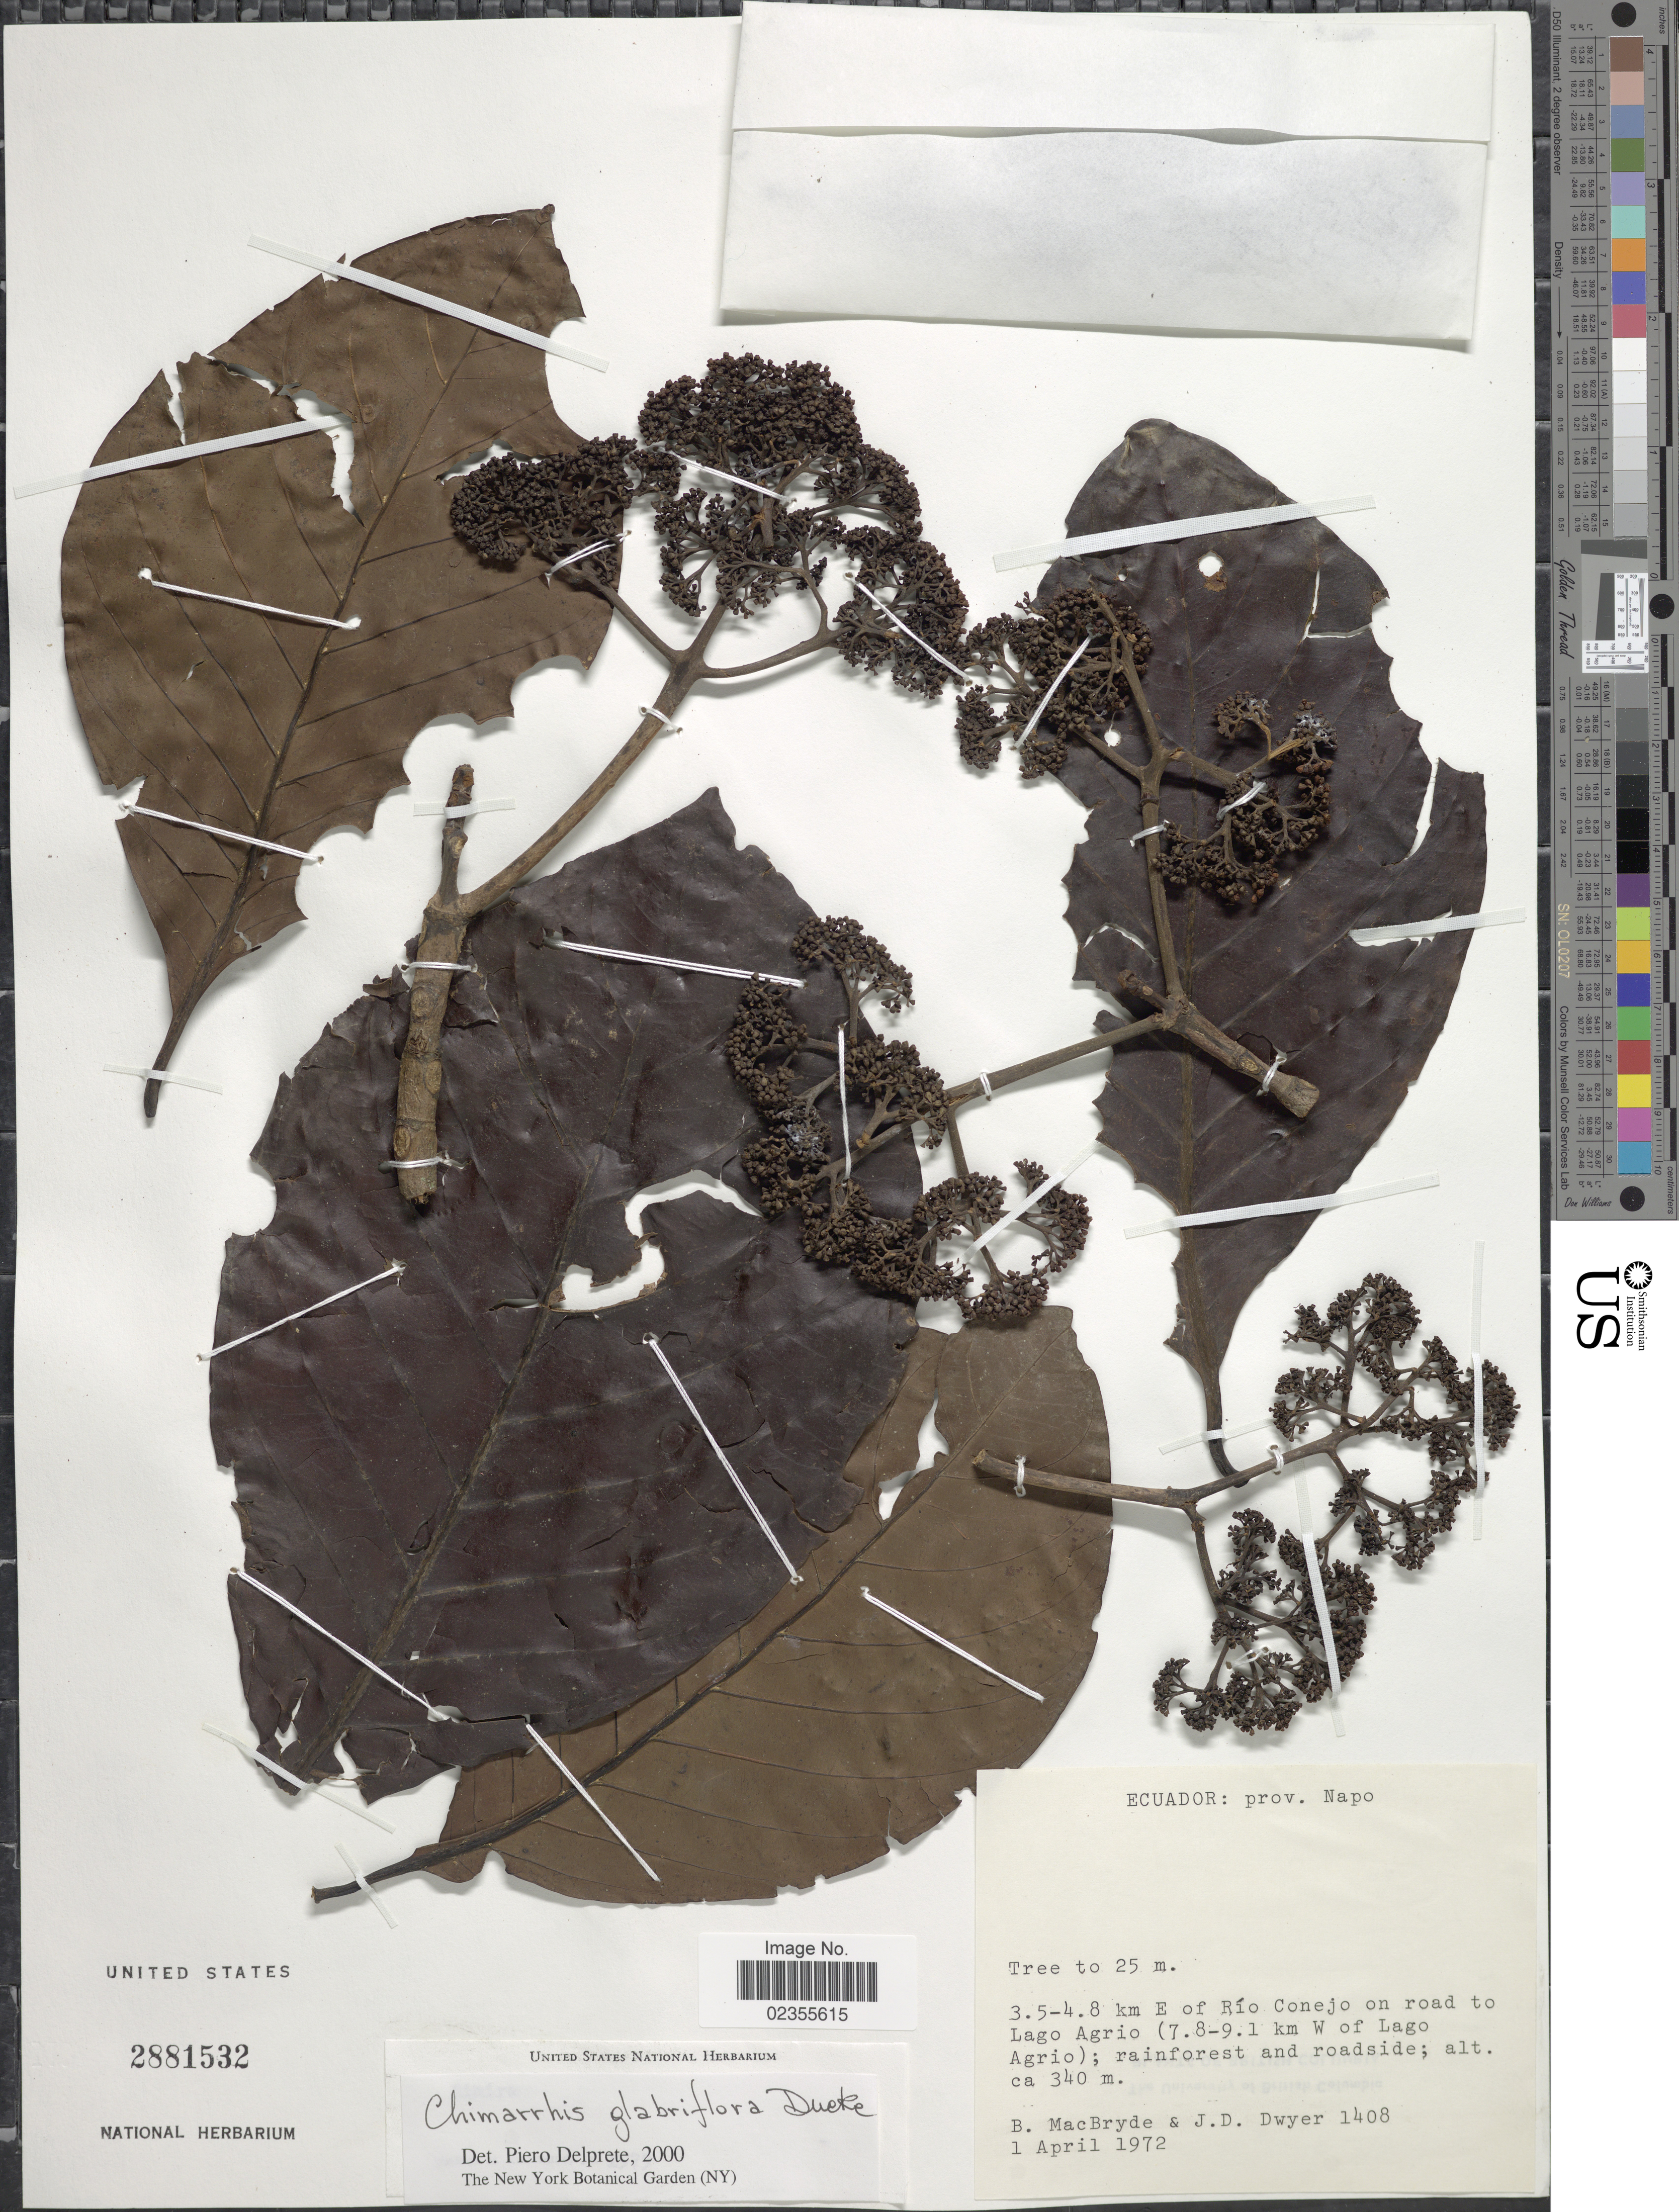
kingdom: Plantae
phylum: Tracheophyta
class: Magnoliopsida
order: Gentianales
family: Rubiaceae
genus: Chimarrhis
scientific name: Chimarrhis glabriflora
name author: Ducke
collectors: B. MacBryde & J. D. Dwyer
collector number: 1408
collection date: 1972-04-01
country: Ecuador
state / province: Napo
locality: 3.5 - 4.8 km E of Rio Conejo on road to Lago Agrio (7.8 9.1 km W of Lago Agrio)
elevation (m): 340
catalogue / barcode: US 2881532